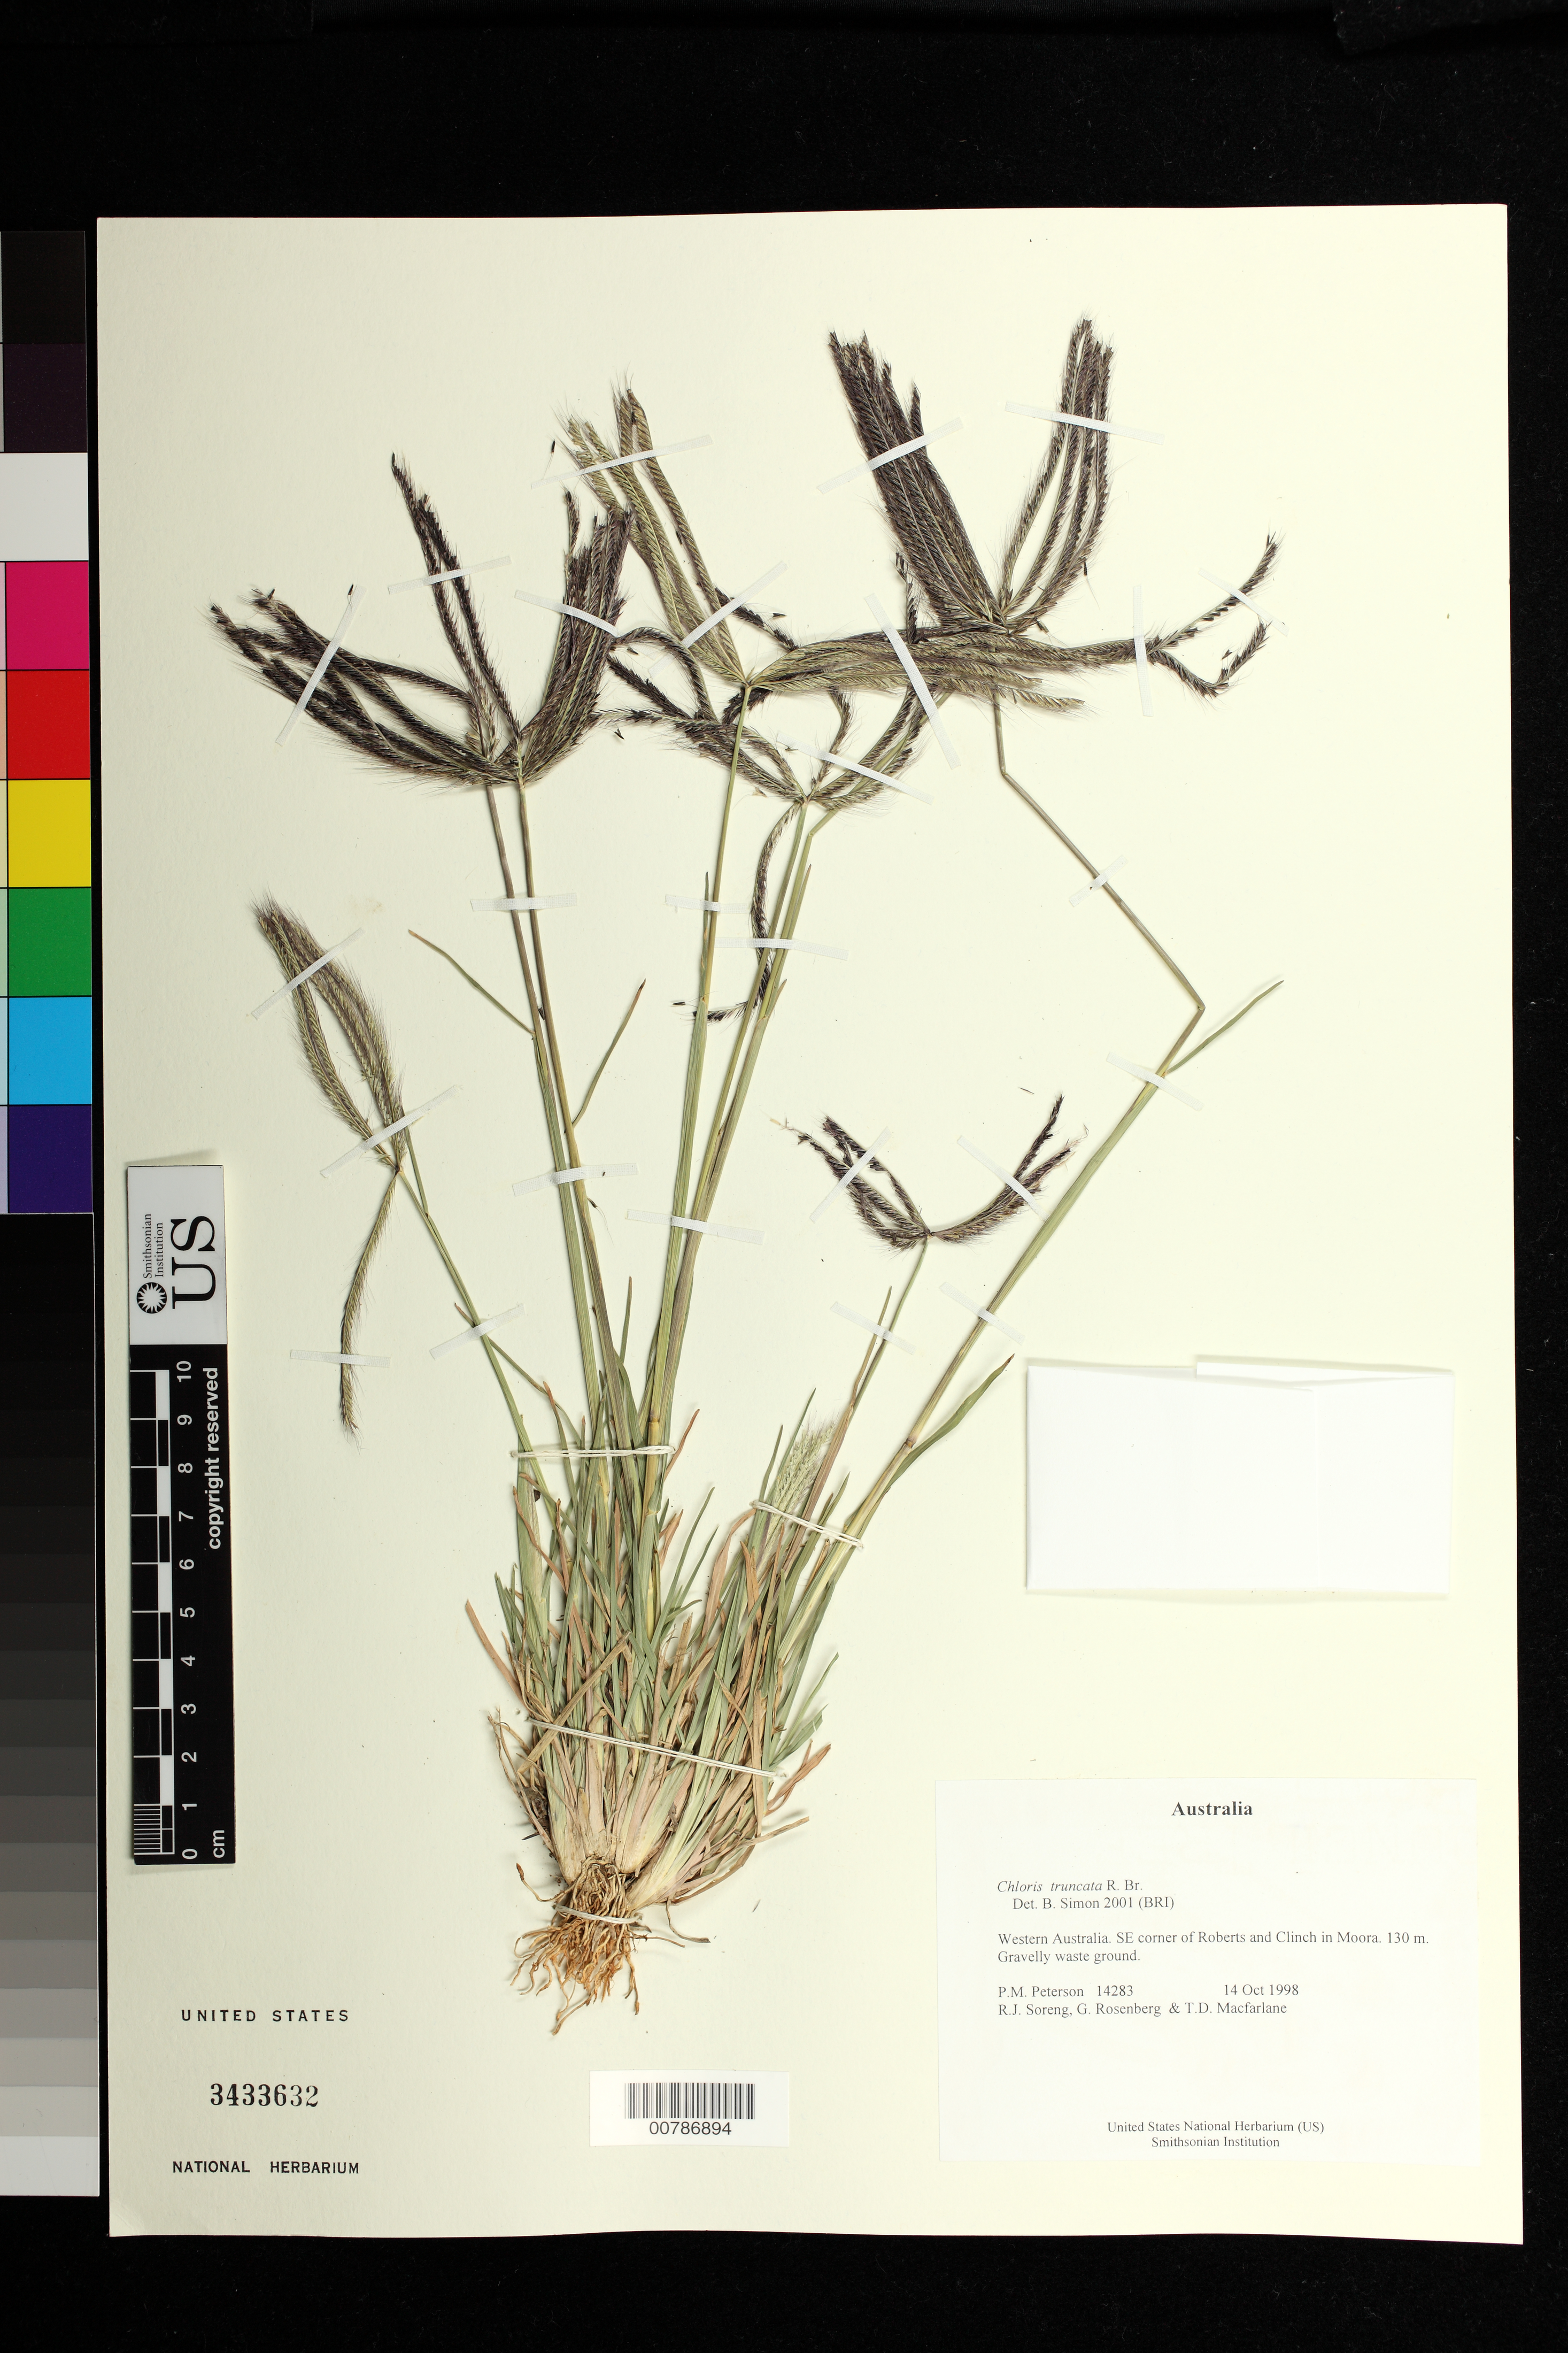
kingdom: Plantae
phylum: Tracheophyta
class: Liliopsida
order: Poales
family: Poaceae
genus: Chloris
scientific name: Chloris truncata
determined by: Simon, B.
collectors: P. M. Peterson, R. J. Soreng, G. Rosenberg & T. Macfarlane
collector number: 14283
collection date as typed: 14 Oct 1998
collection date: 1998-10-14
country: Australia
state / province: Western Australia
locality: SE corner of Roberts and Clinch in Moora.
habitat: Gravelly waste ground.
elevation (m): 130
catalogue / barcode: US 3433632